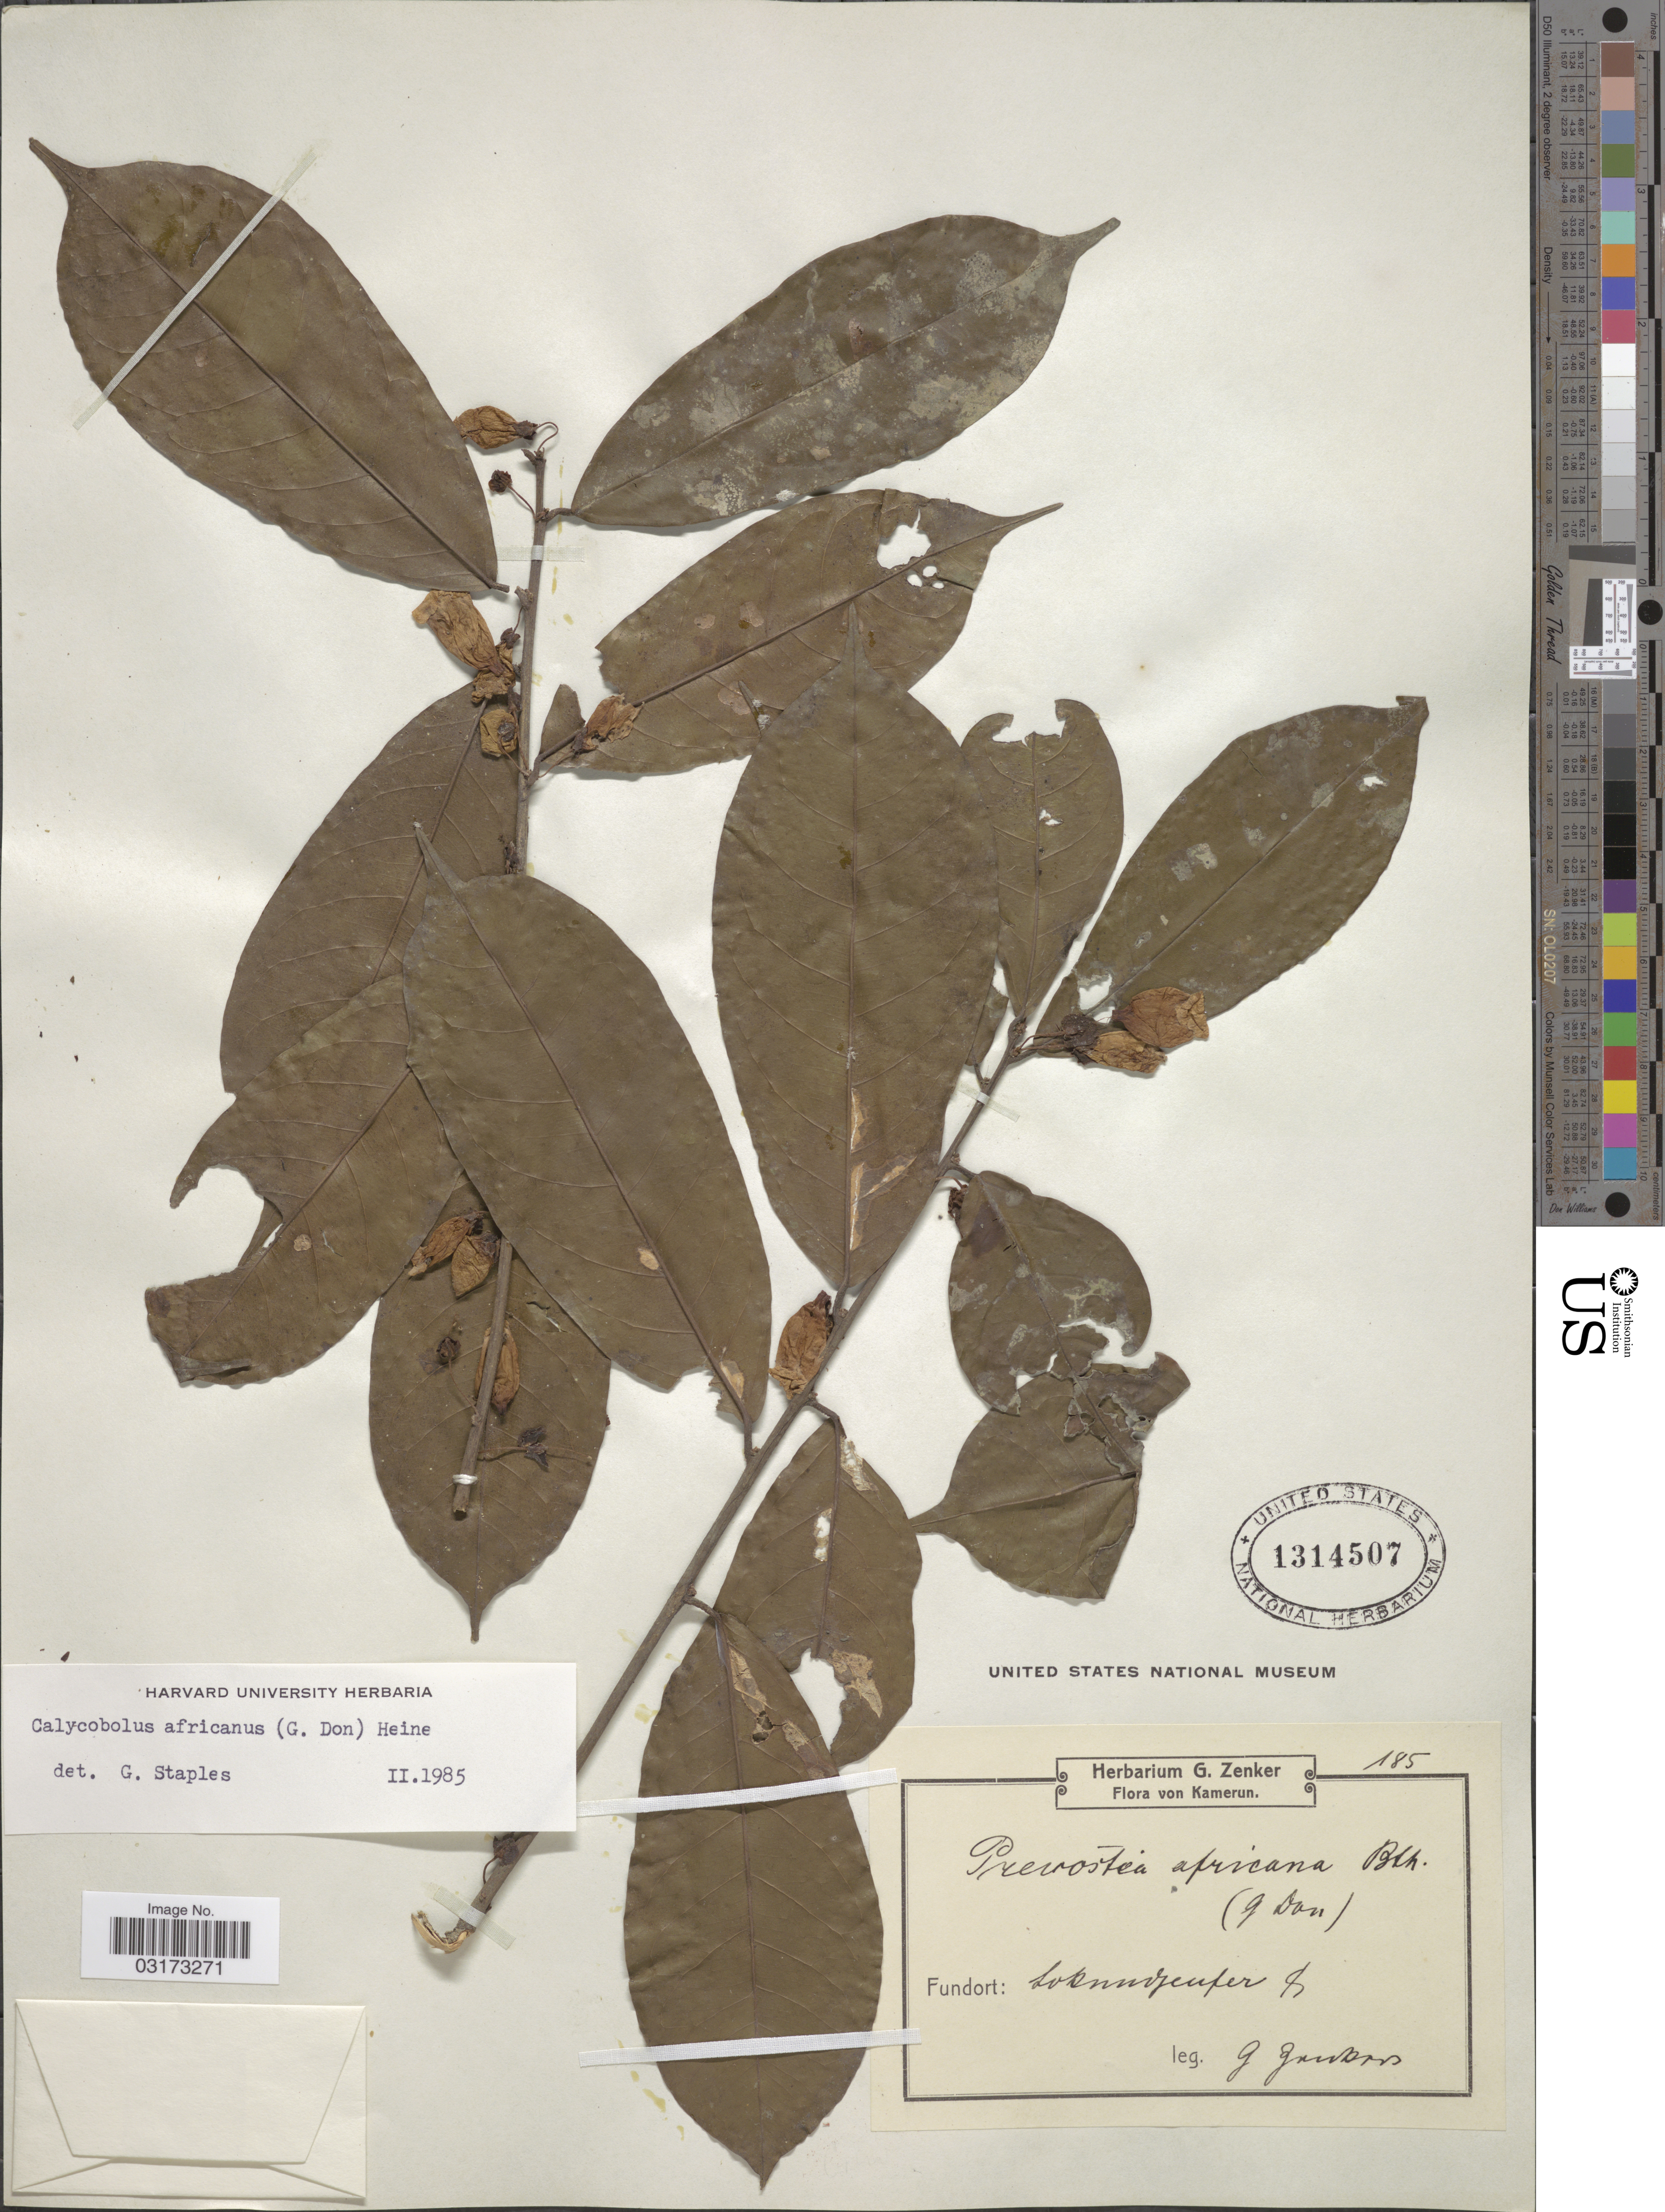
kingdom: Plantae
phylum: Tracheophyta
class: Magnoliopsida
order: Solanales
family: Convolvulaceae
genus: Calycobolus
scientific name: Calycobolus africanus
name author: (G. Don) Heine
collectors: G. A. Zenker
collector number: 185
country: Cameroon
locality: Kamerun. Lokundjeufer.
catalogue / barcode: US 1314507